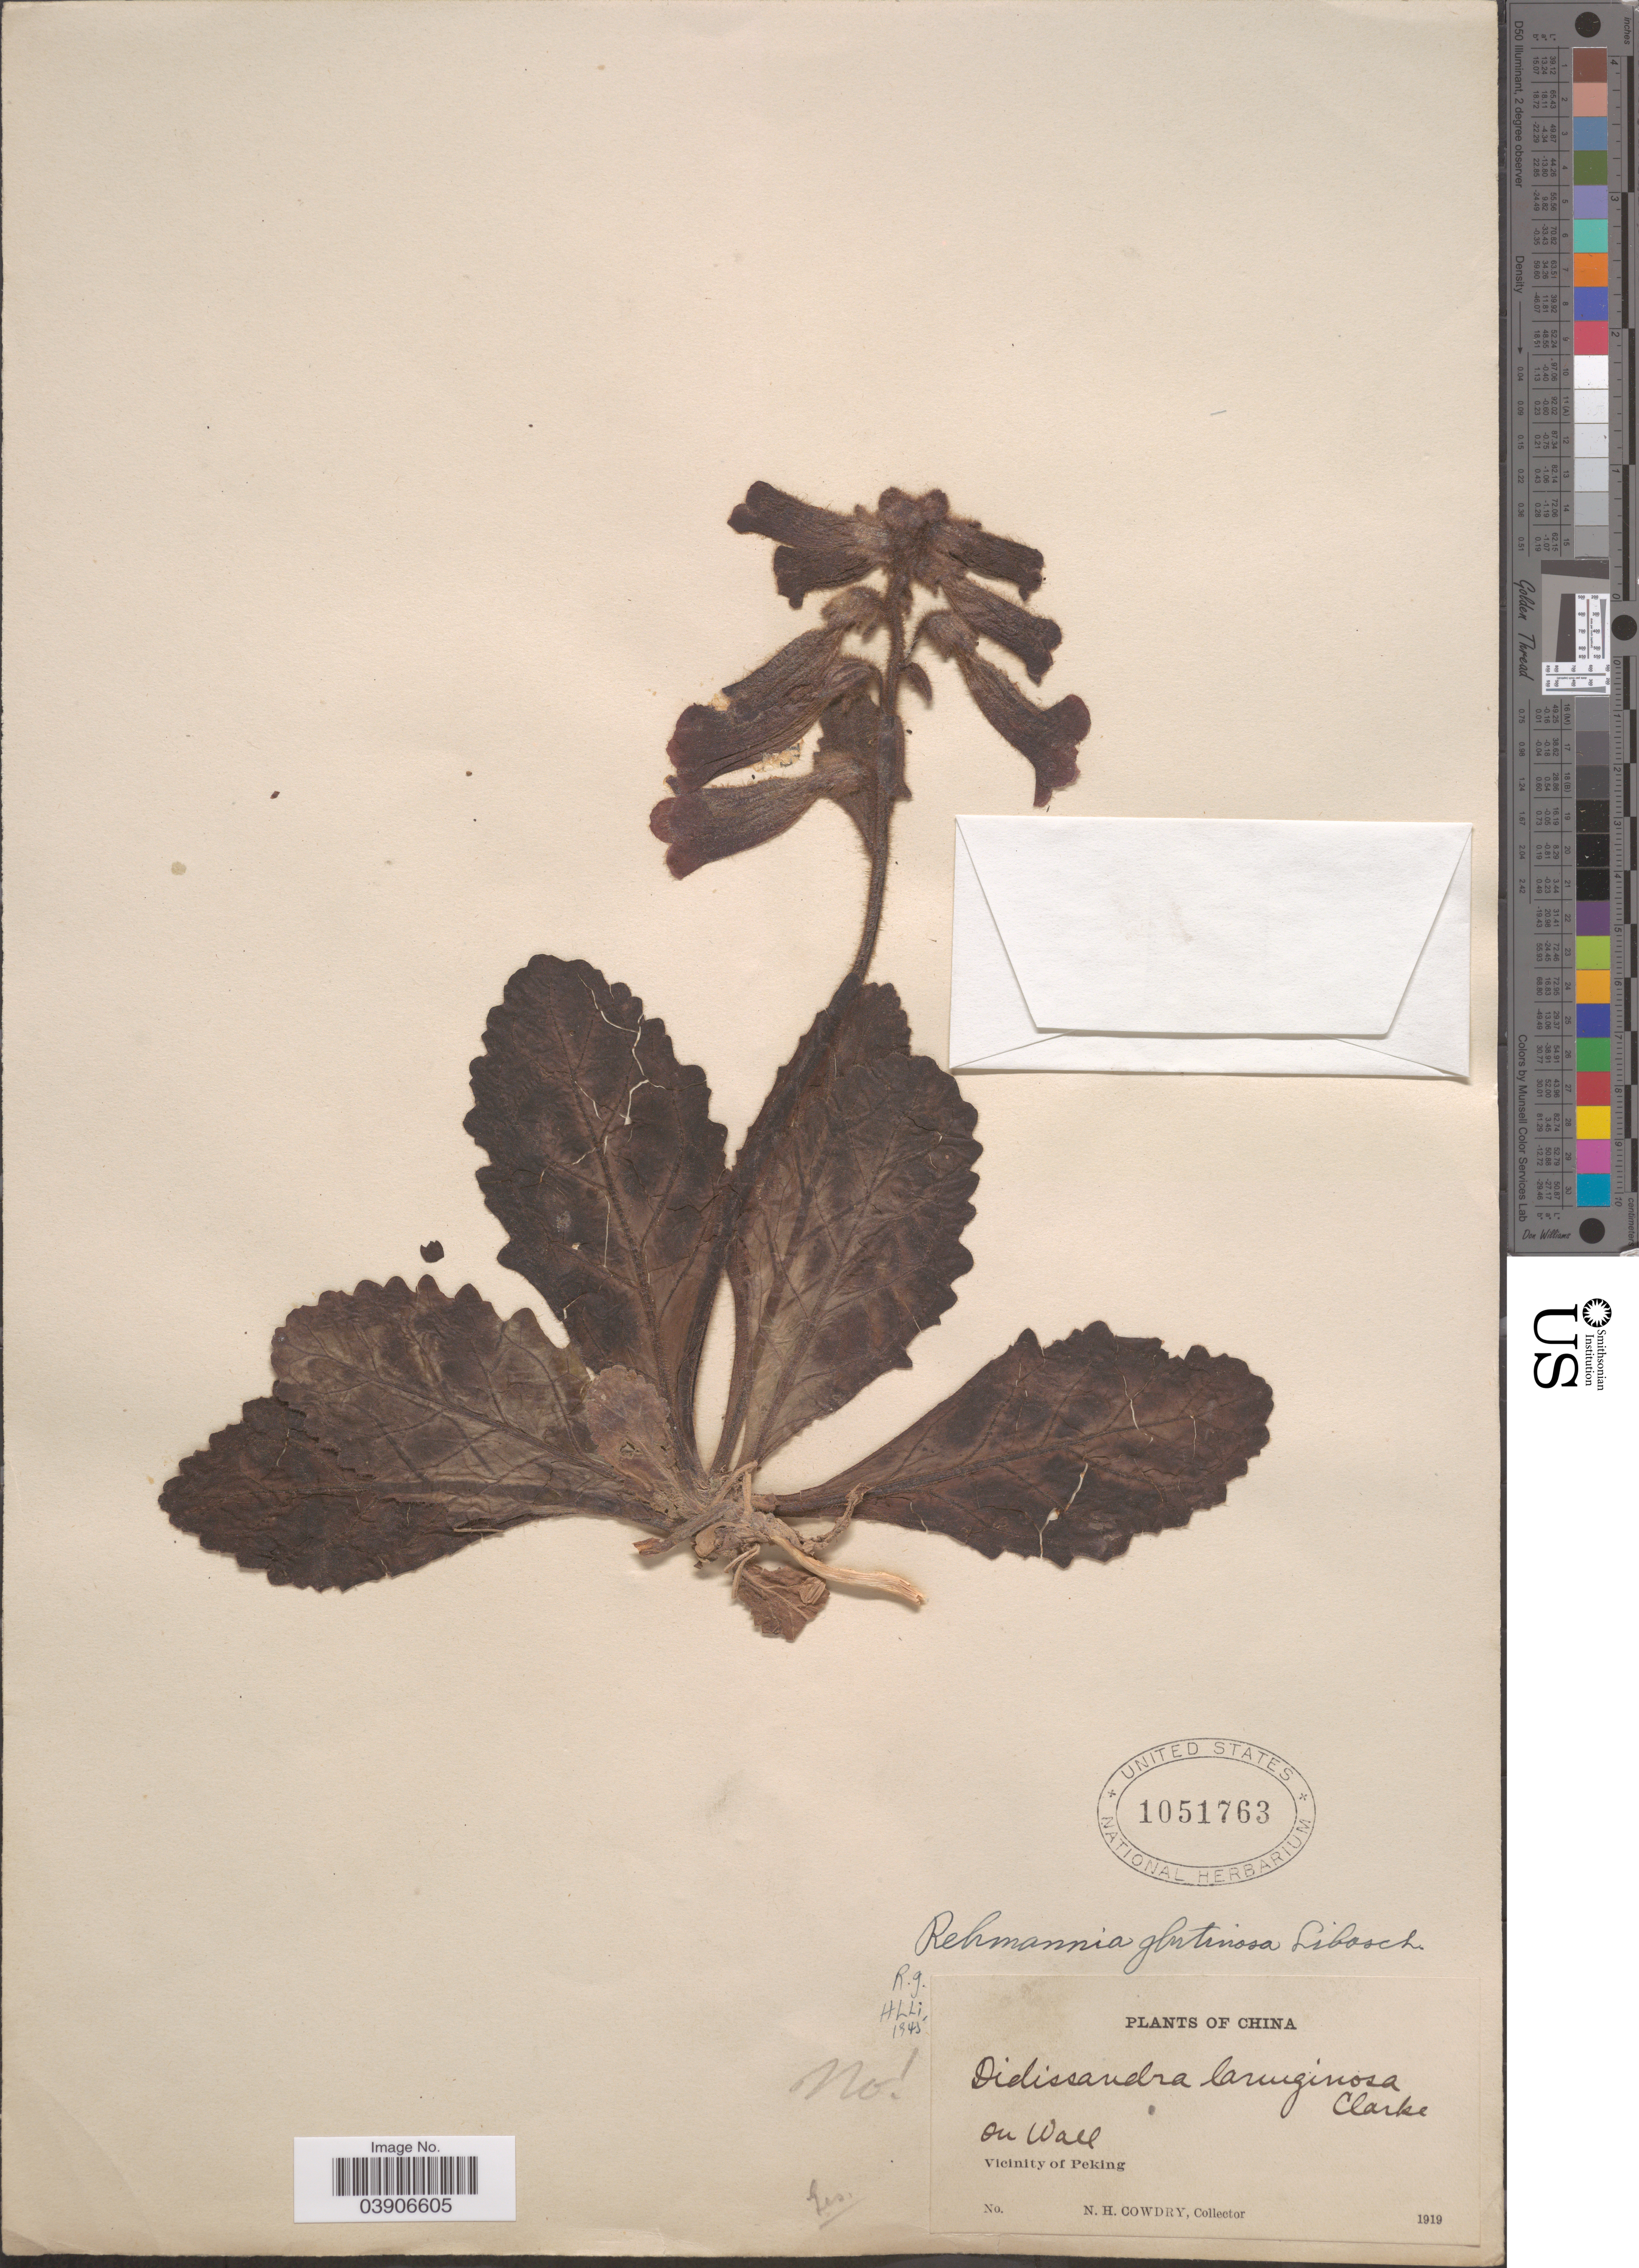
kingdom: Plantae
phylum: Tracheophyta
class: Magnoliopsida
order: Lamiales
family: Rehmanniaceae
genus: Rehmannia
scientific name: Rehmannia glutinosa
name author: (Gaertn.) DC.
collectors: N. H. Cowdry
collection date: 1919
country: China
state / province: Beijing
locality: Vicinity of Peking.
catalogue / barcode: US 1051763